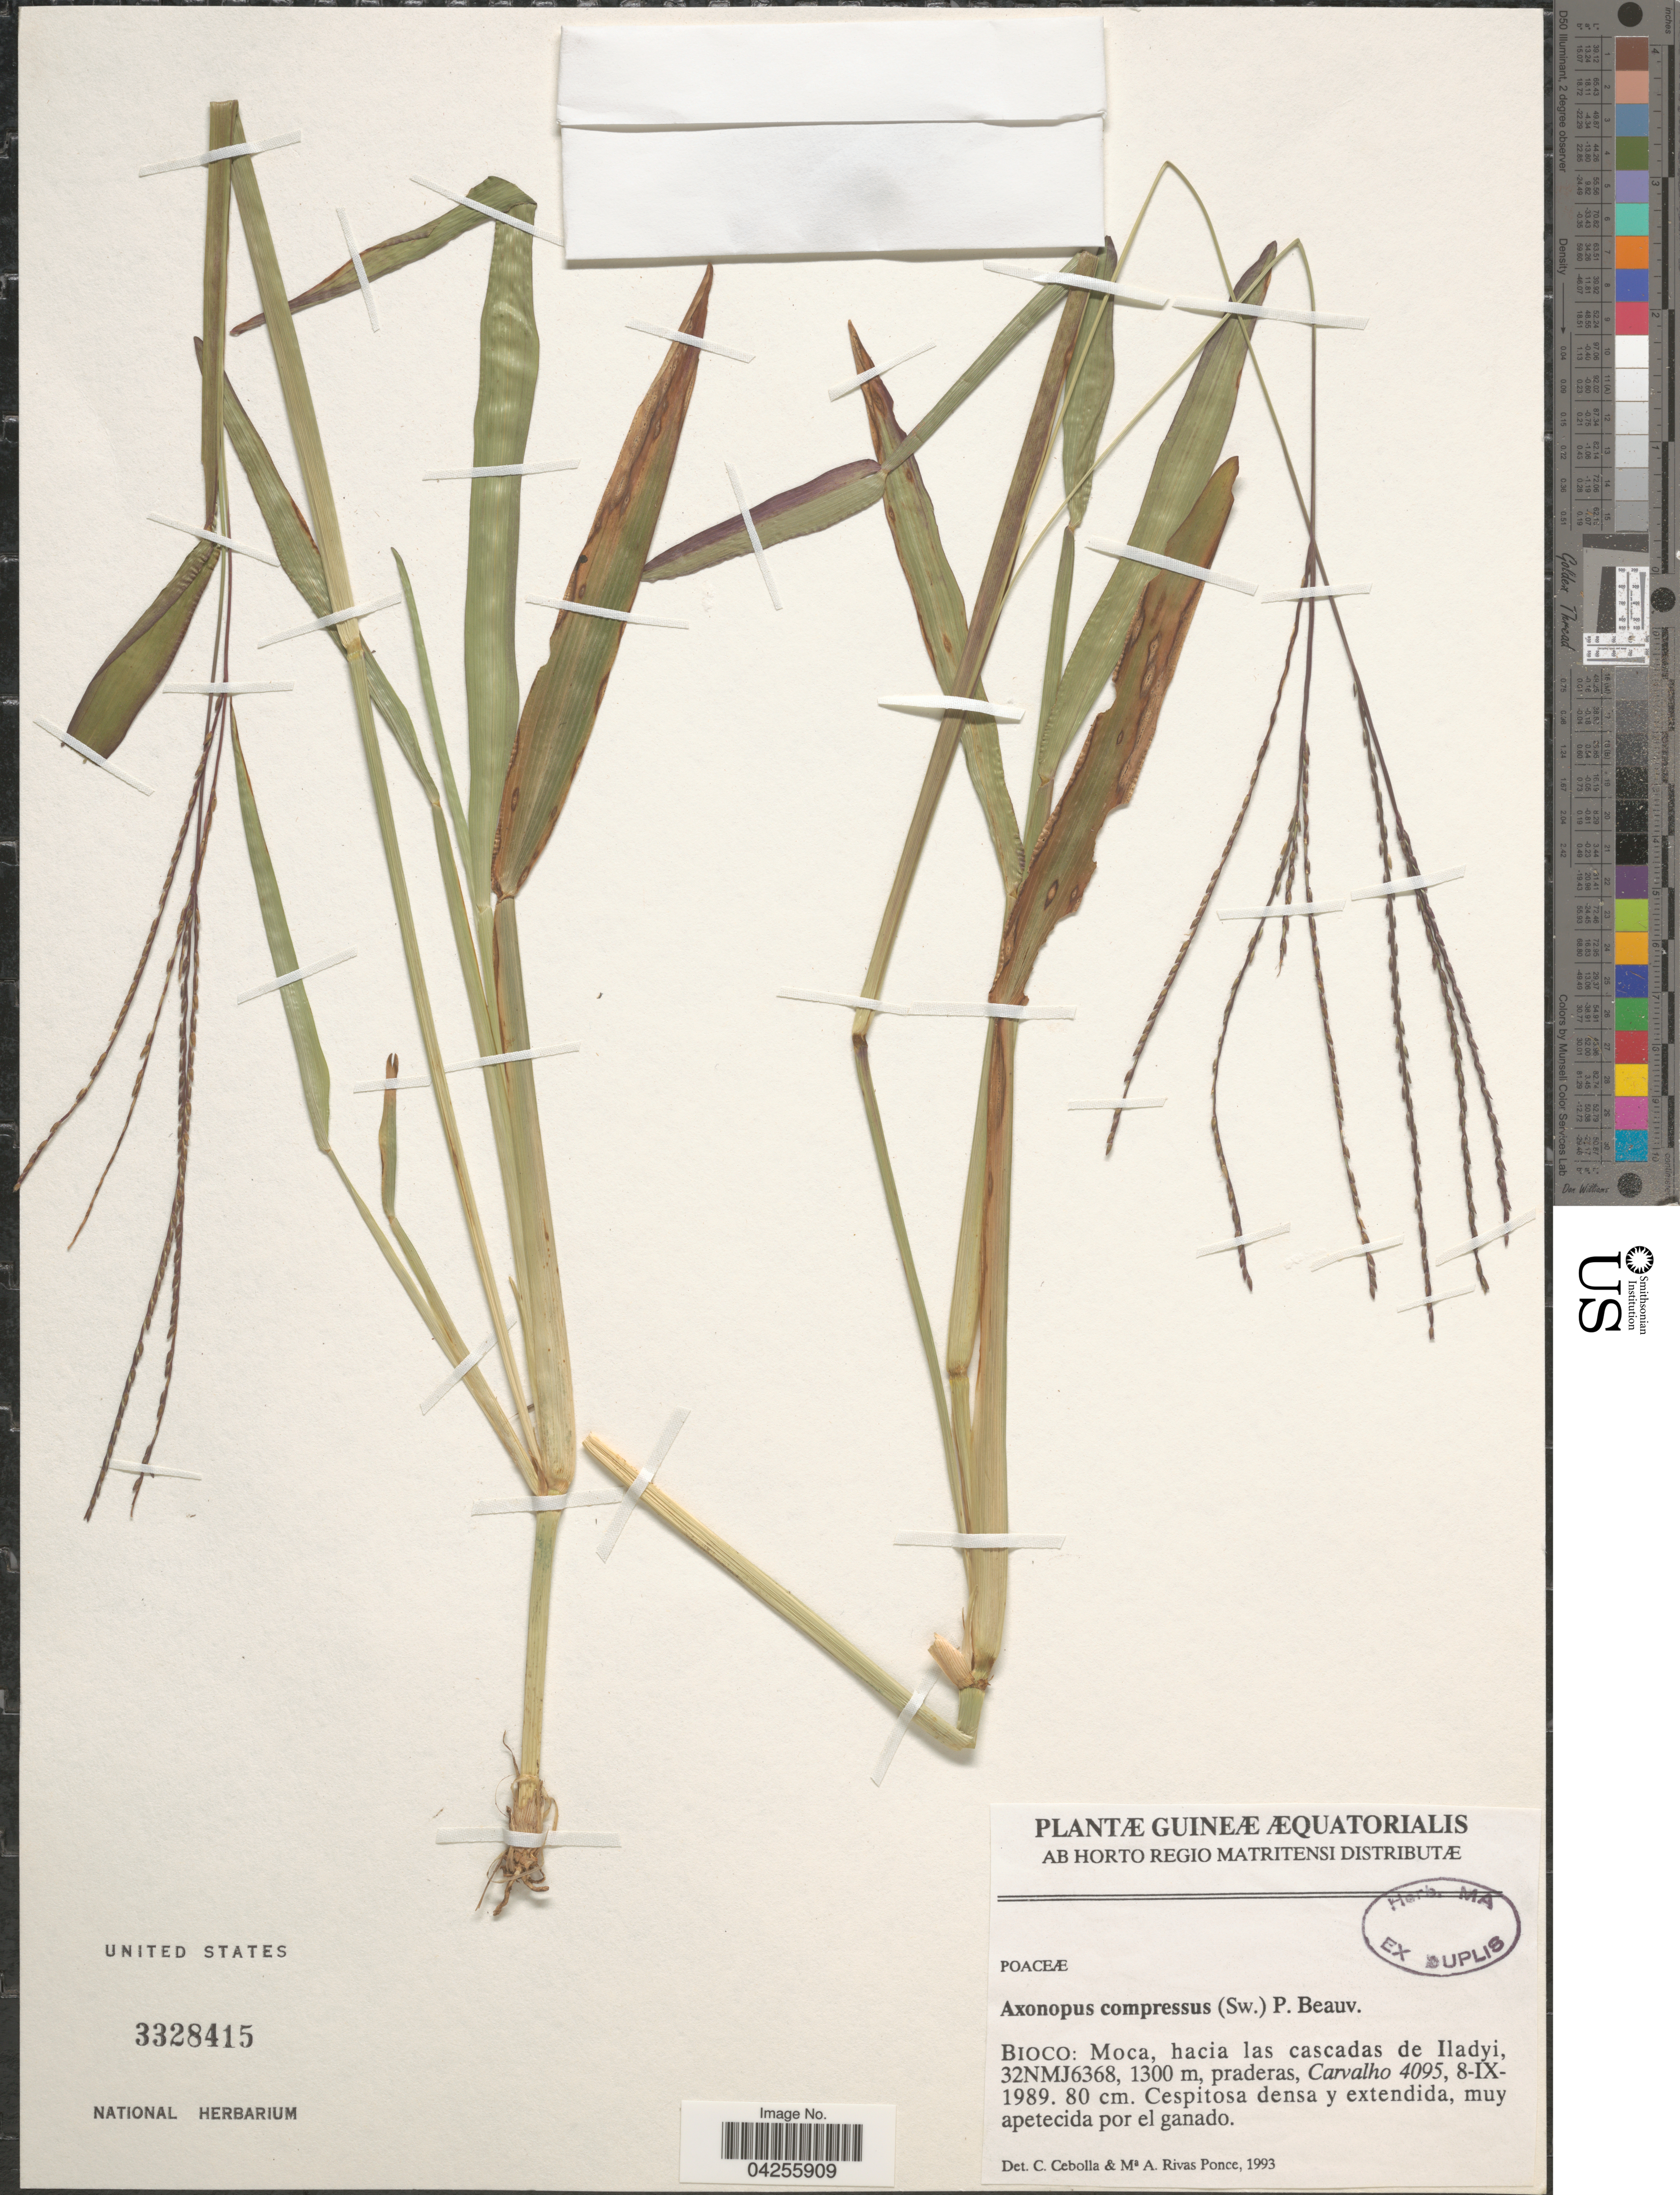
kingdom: Plantae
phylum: Tracheophyta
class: Liliopsida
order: Poales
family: Poaceae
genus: Axonopus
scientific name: Axonopus flexuosus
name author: (Peter) C. E. Hubb.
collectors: Carvalho, --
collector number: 4095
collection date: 1989-09-08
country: Equatorial Guinea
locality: Guineæ Æquatorialis. Bioco: Moca, hacia las cascadas de Iladyi, 32NMJ6368.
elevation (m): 1300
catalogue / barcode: US 3328415